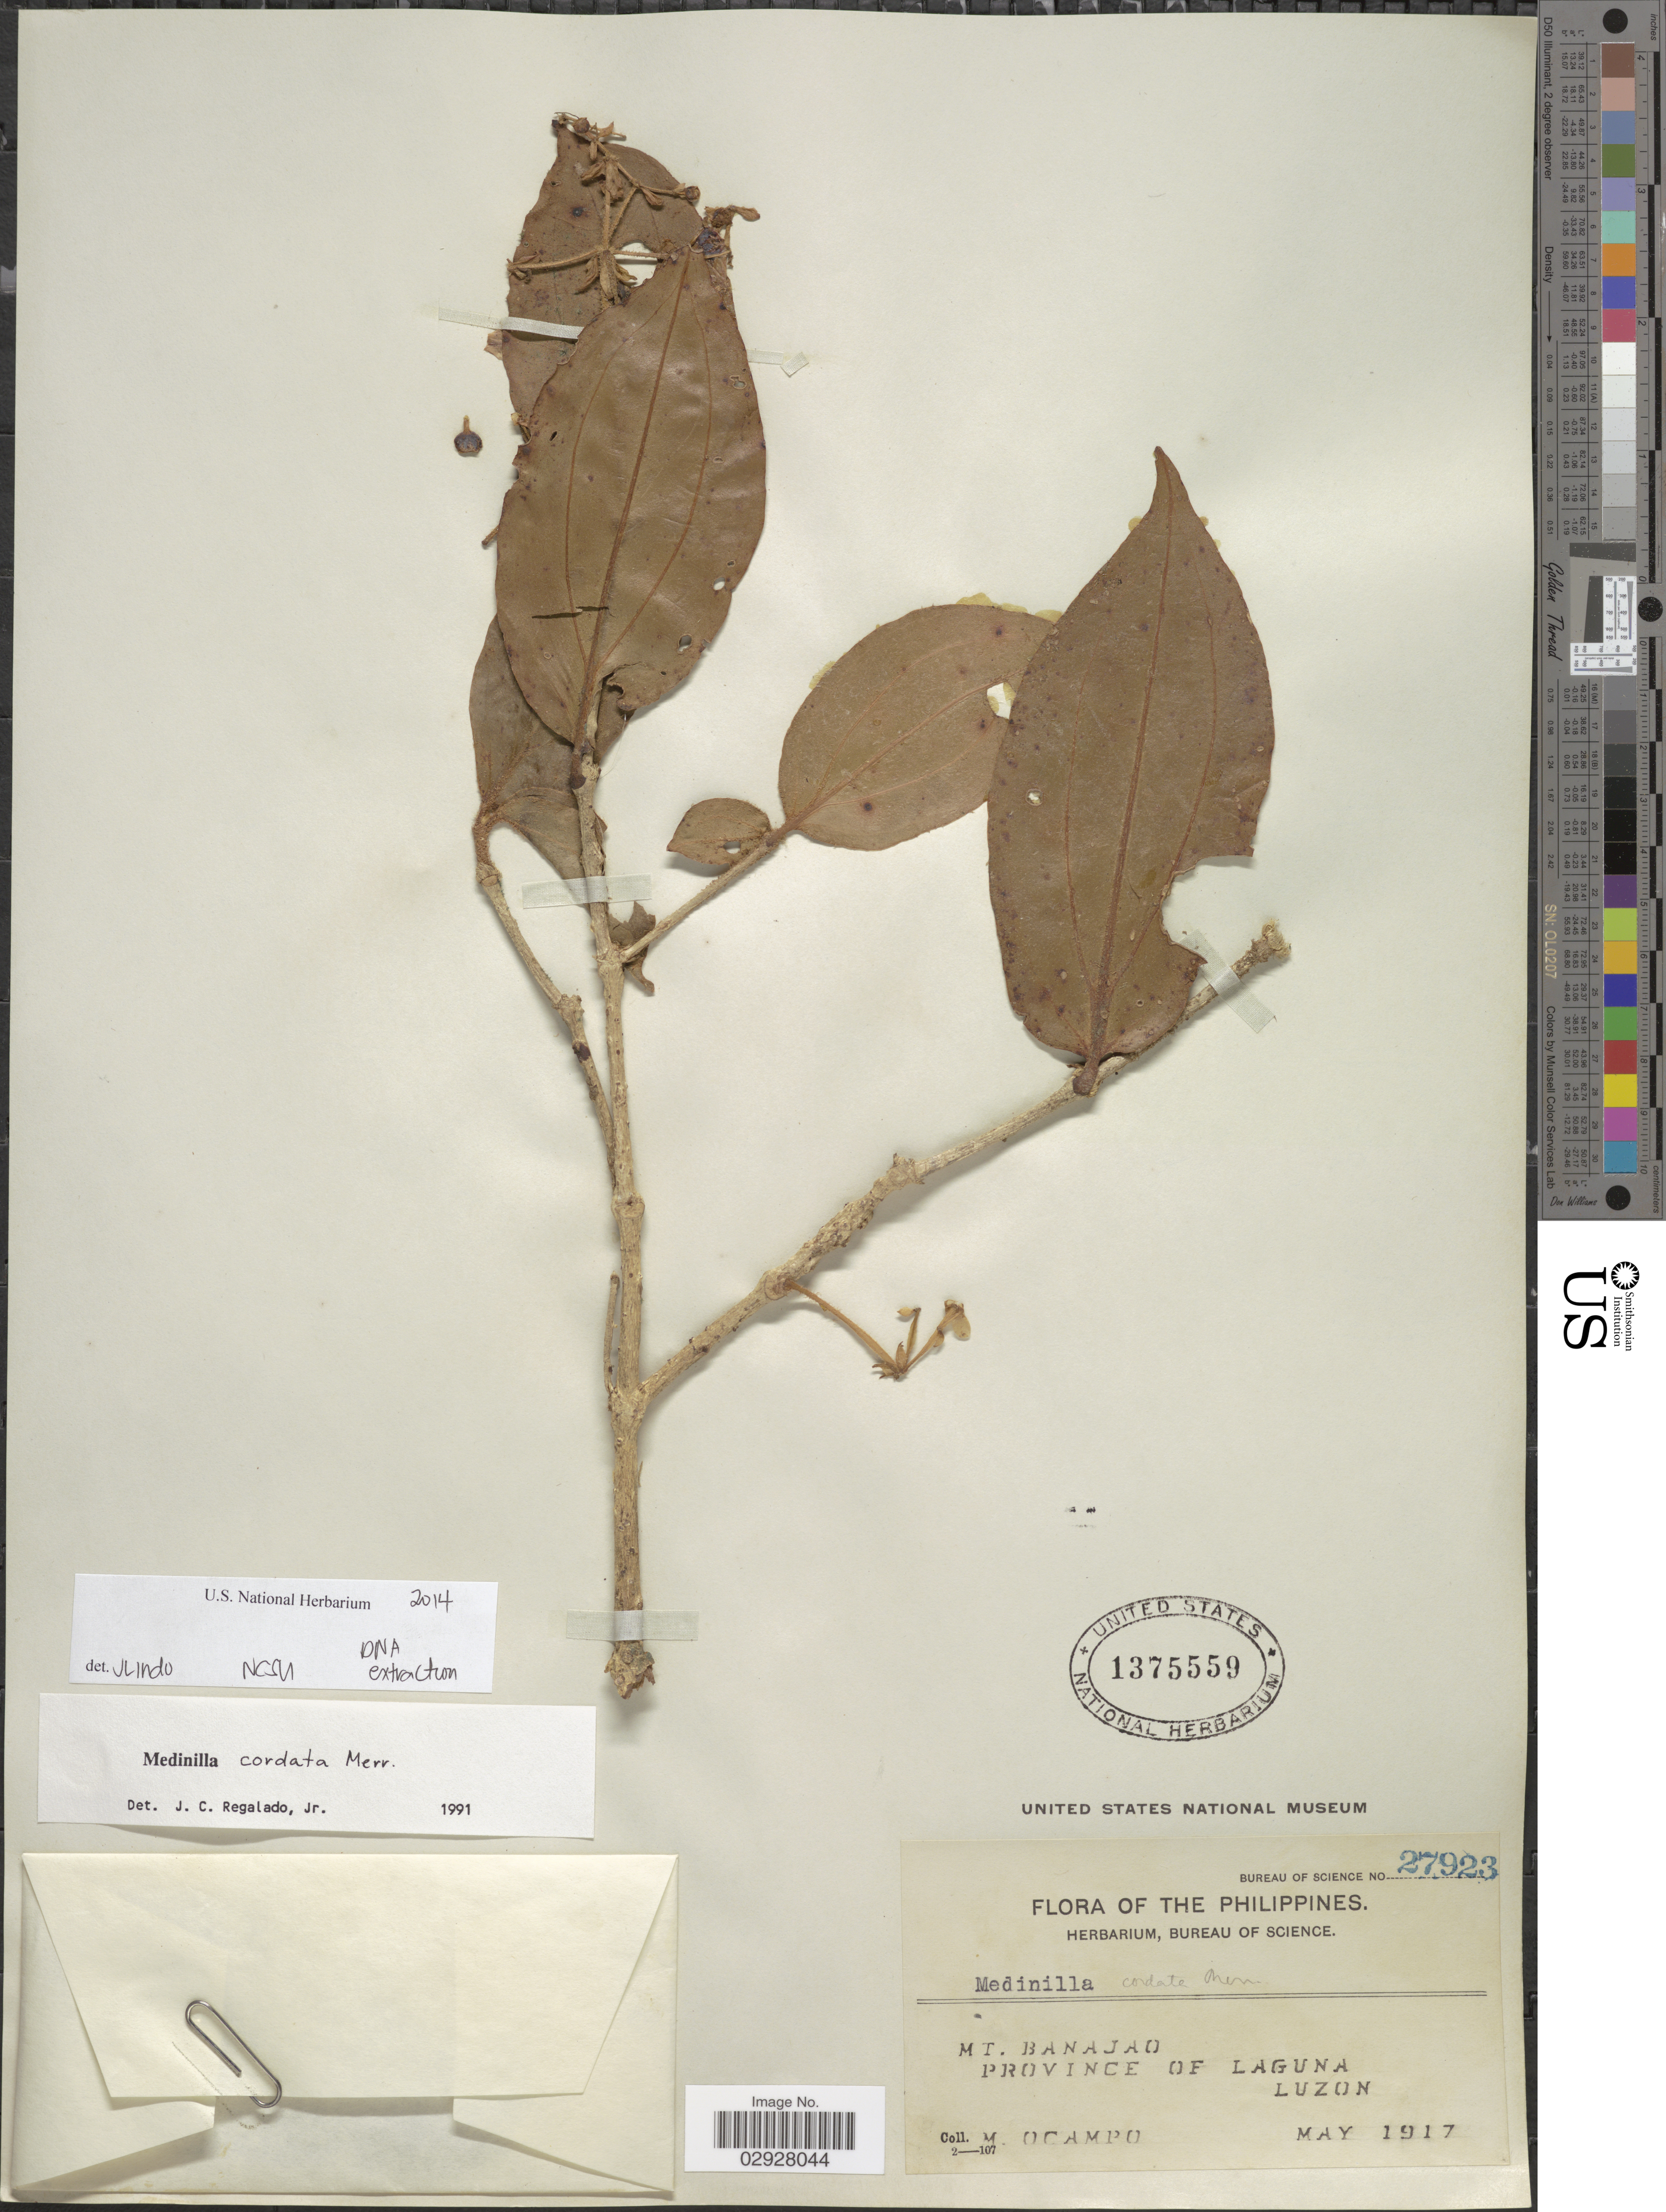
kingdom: Plantae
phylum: Tracheophyta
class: Magnoliopsida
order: Myrtales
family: Melastomataceae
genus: Medinilla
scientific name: Medinilla cordata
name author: Merr.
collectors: M. Ocampo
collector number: Bureau of Science 27923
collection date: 1917-05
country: Philippines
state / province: Calabarzon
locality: Mt. Banajao, Province of Laguna, Luzon.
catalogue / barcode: US 1375559